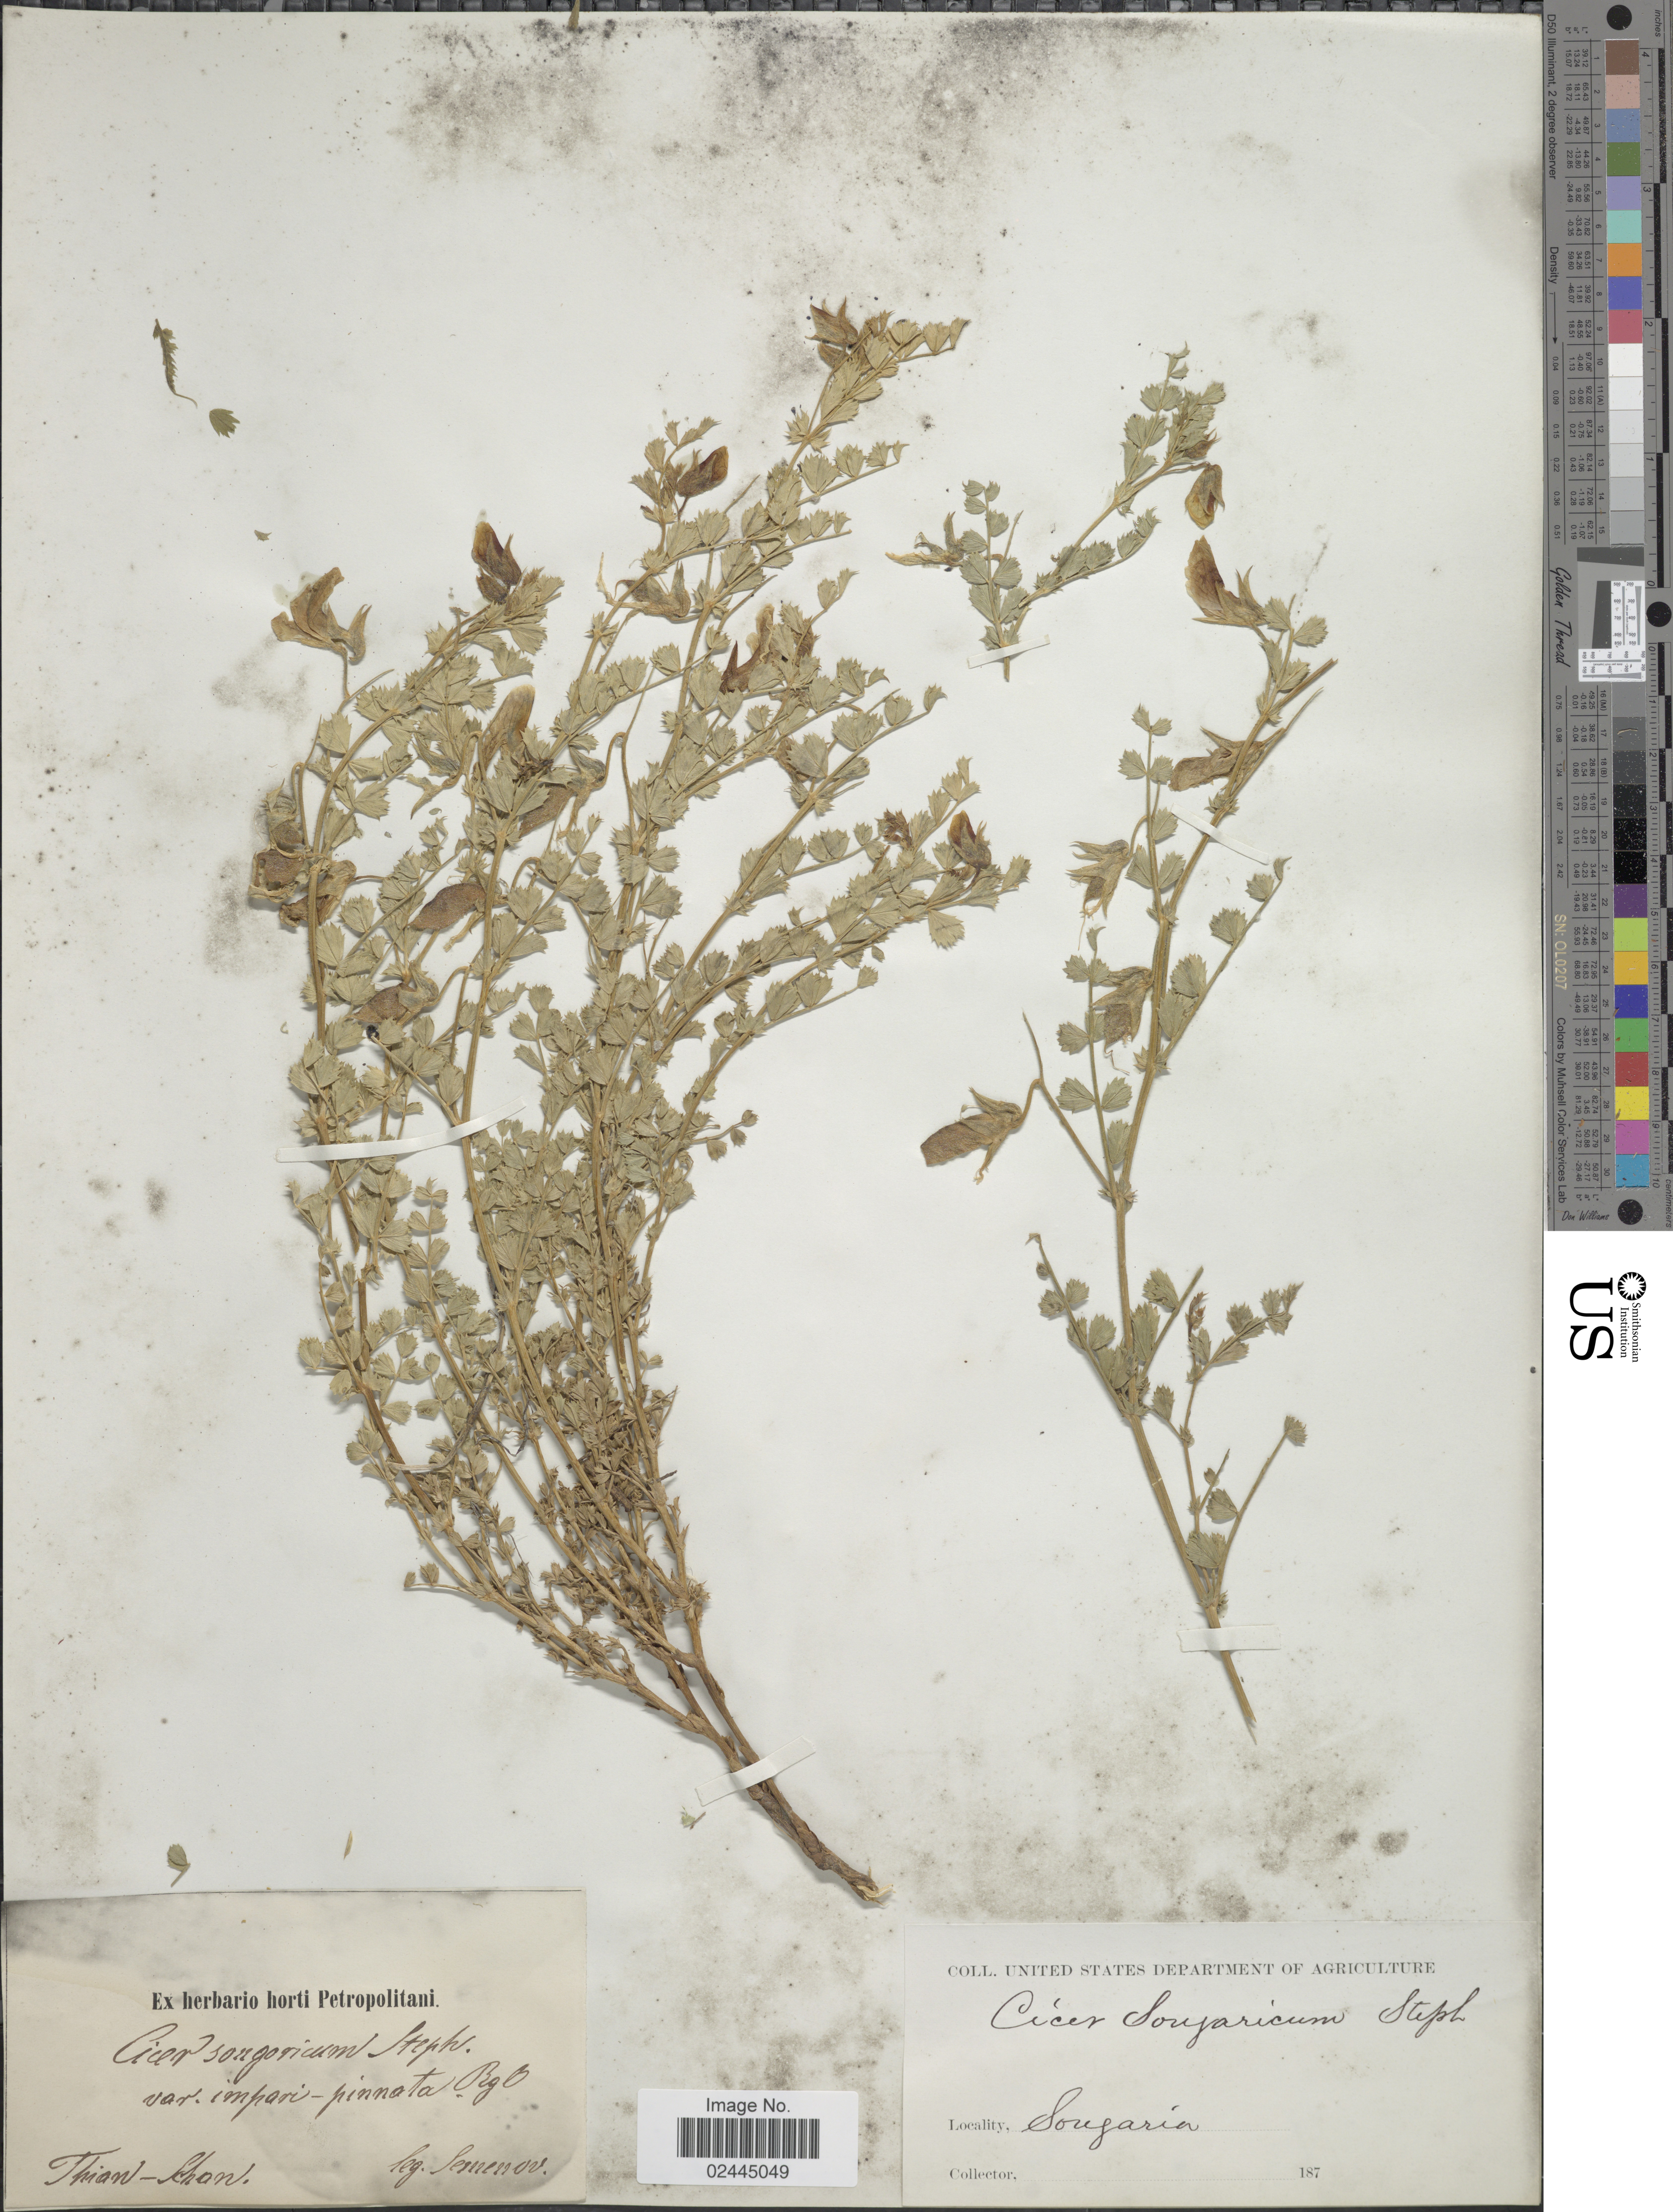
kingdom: Plantae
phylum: Tracheophyta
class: Magnoliopsida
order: Fabales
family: Fabaceae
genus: Cicer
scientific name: Cicer songaricum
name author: DC.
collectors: P. P. Semenov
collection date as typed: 187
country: China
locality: Thian-Shan, Songaria.